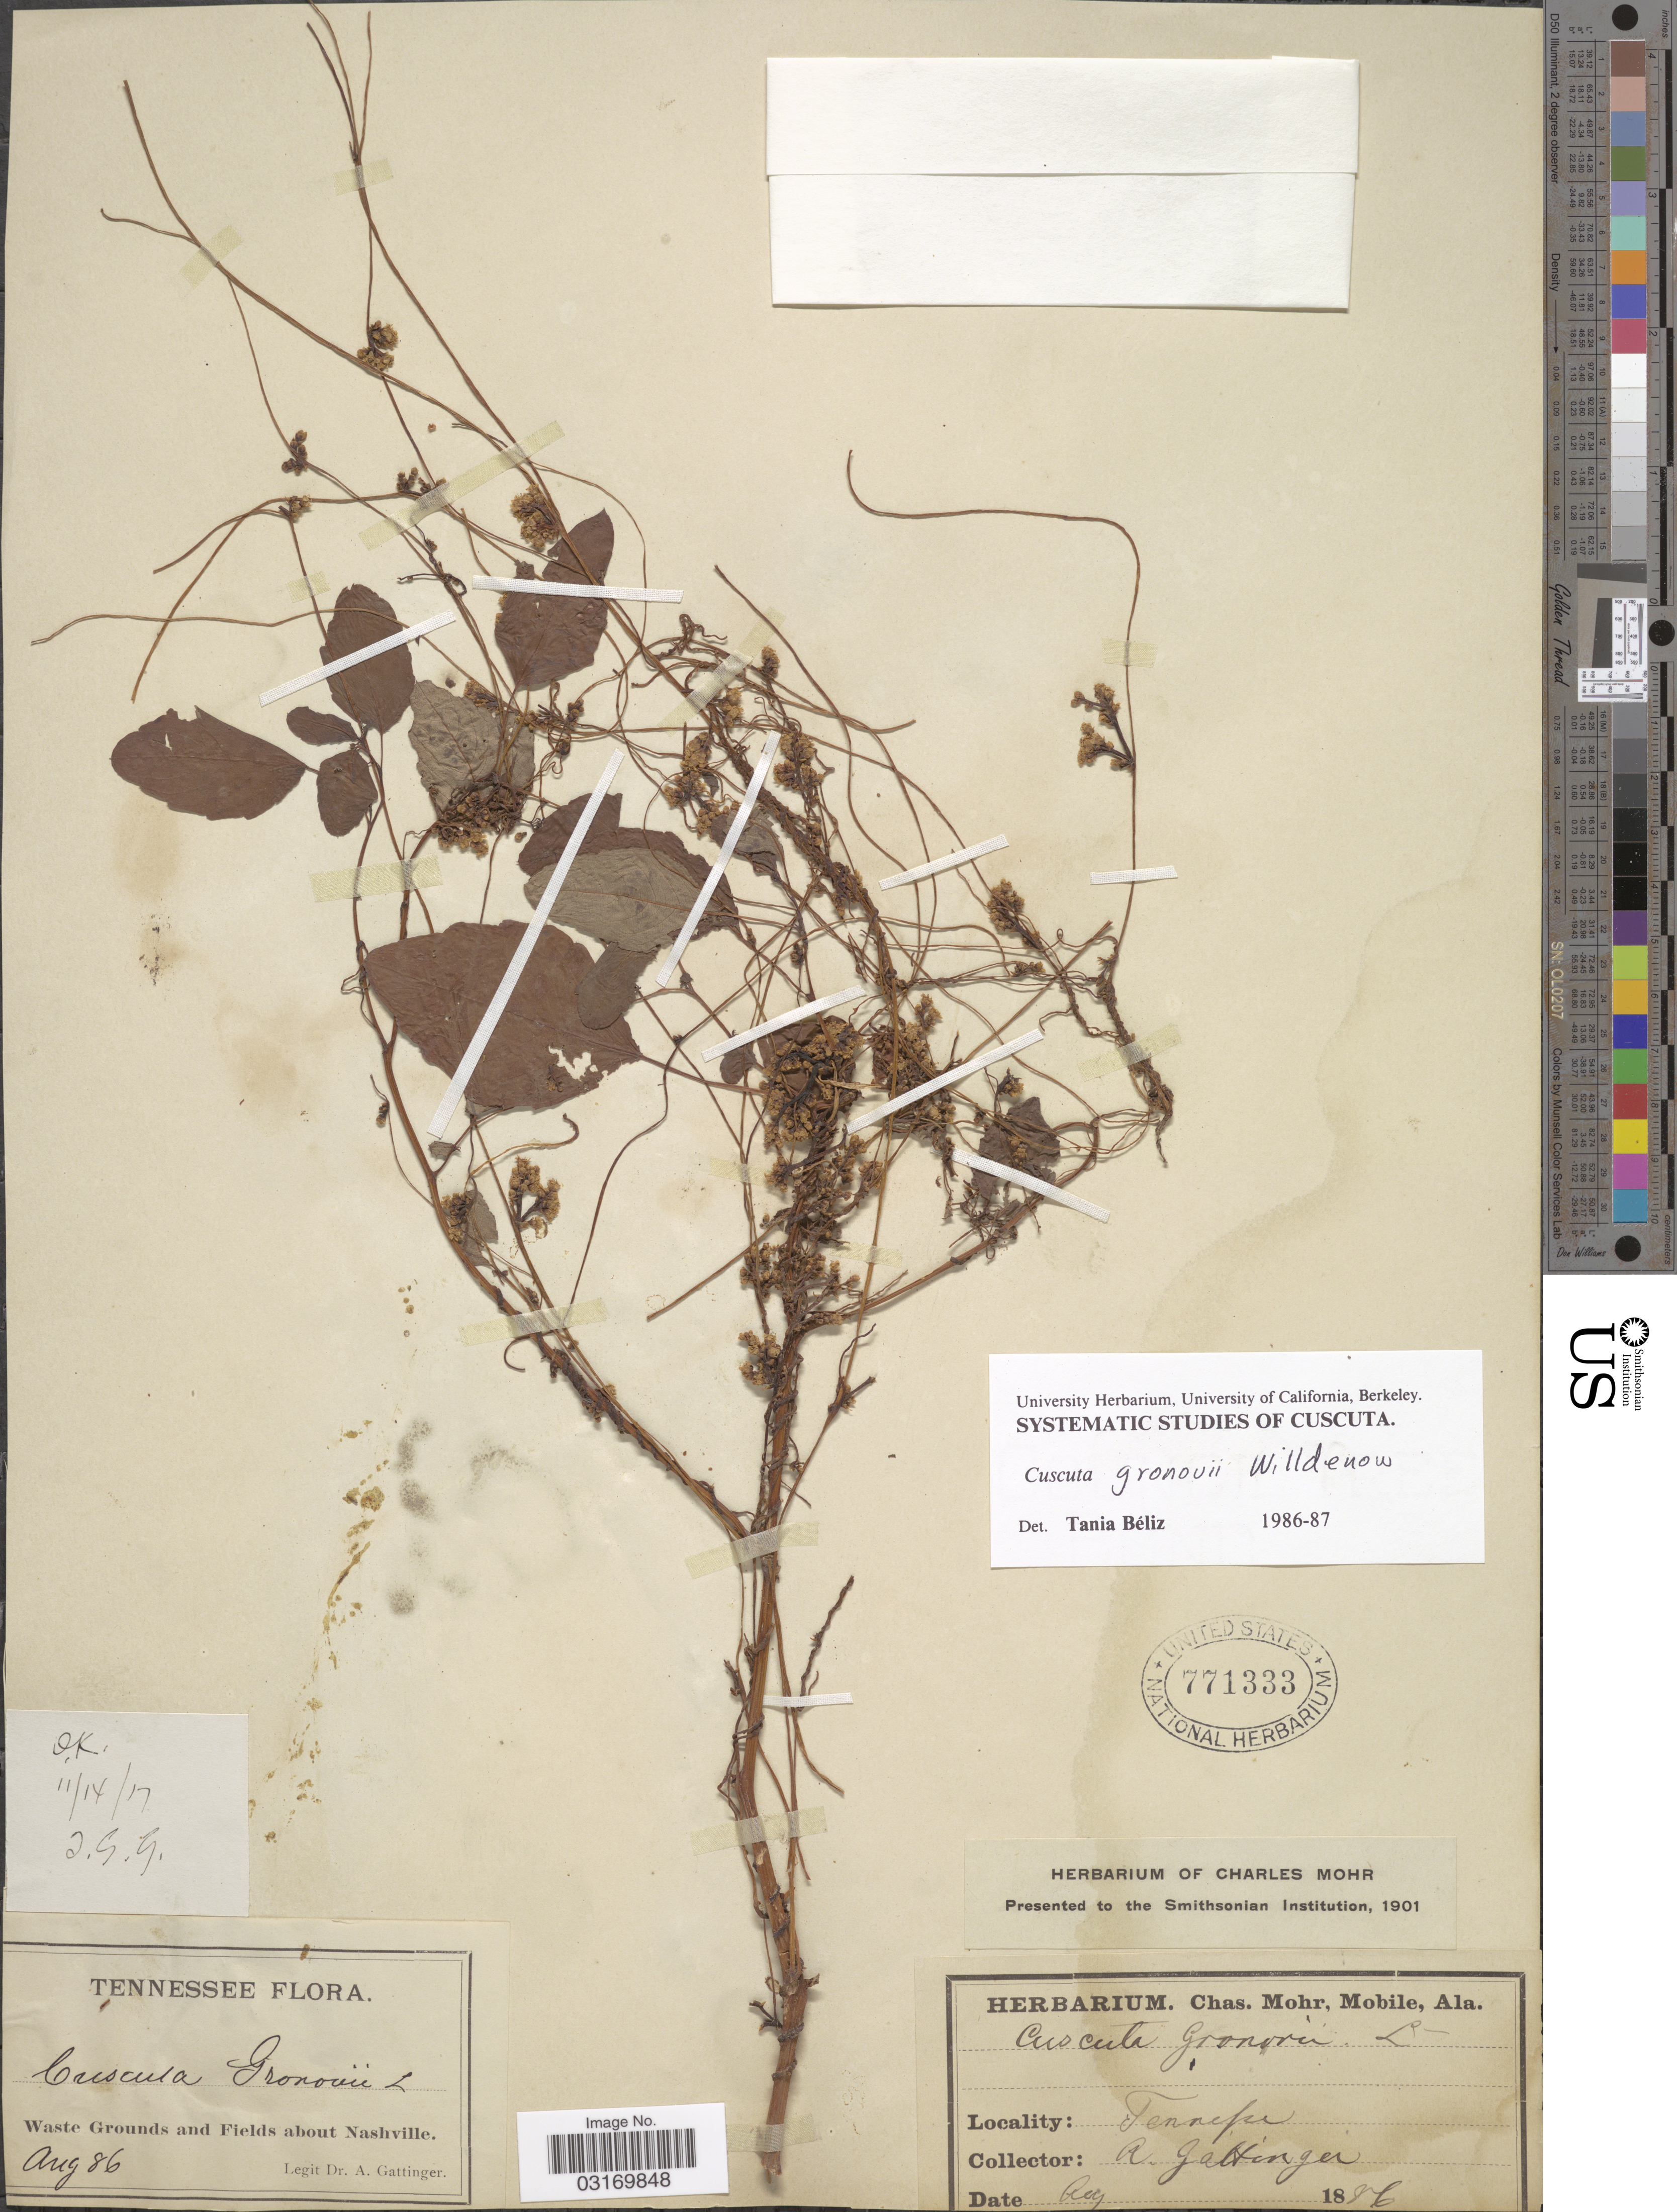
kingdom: Plantae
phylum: Tracheophyta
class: Magnoliopsida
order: Solanales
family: Convolvulaceae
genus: Cuscuta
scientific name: Cuscuta gronovii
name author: Willd. ex Schult.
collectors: A. Gattinger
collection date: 1886-08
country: United States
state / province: Tennessee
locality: Waste Grounds and Fields about Nashville.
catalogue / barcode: US 7713333